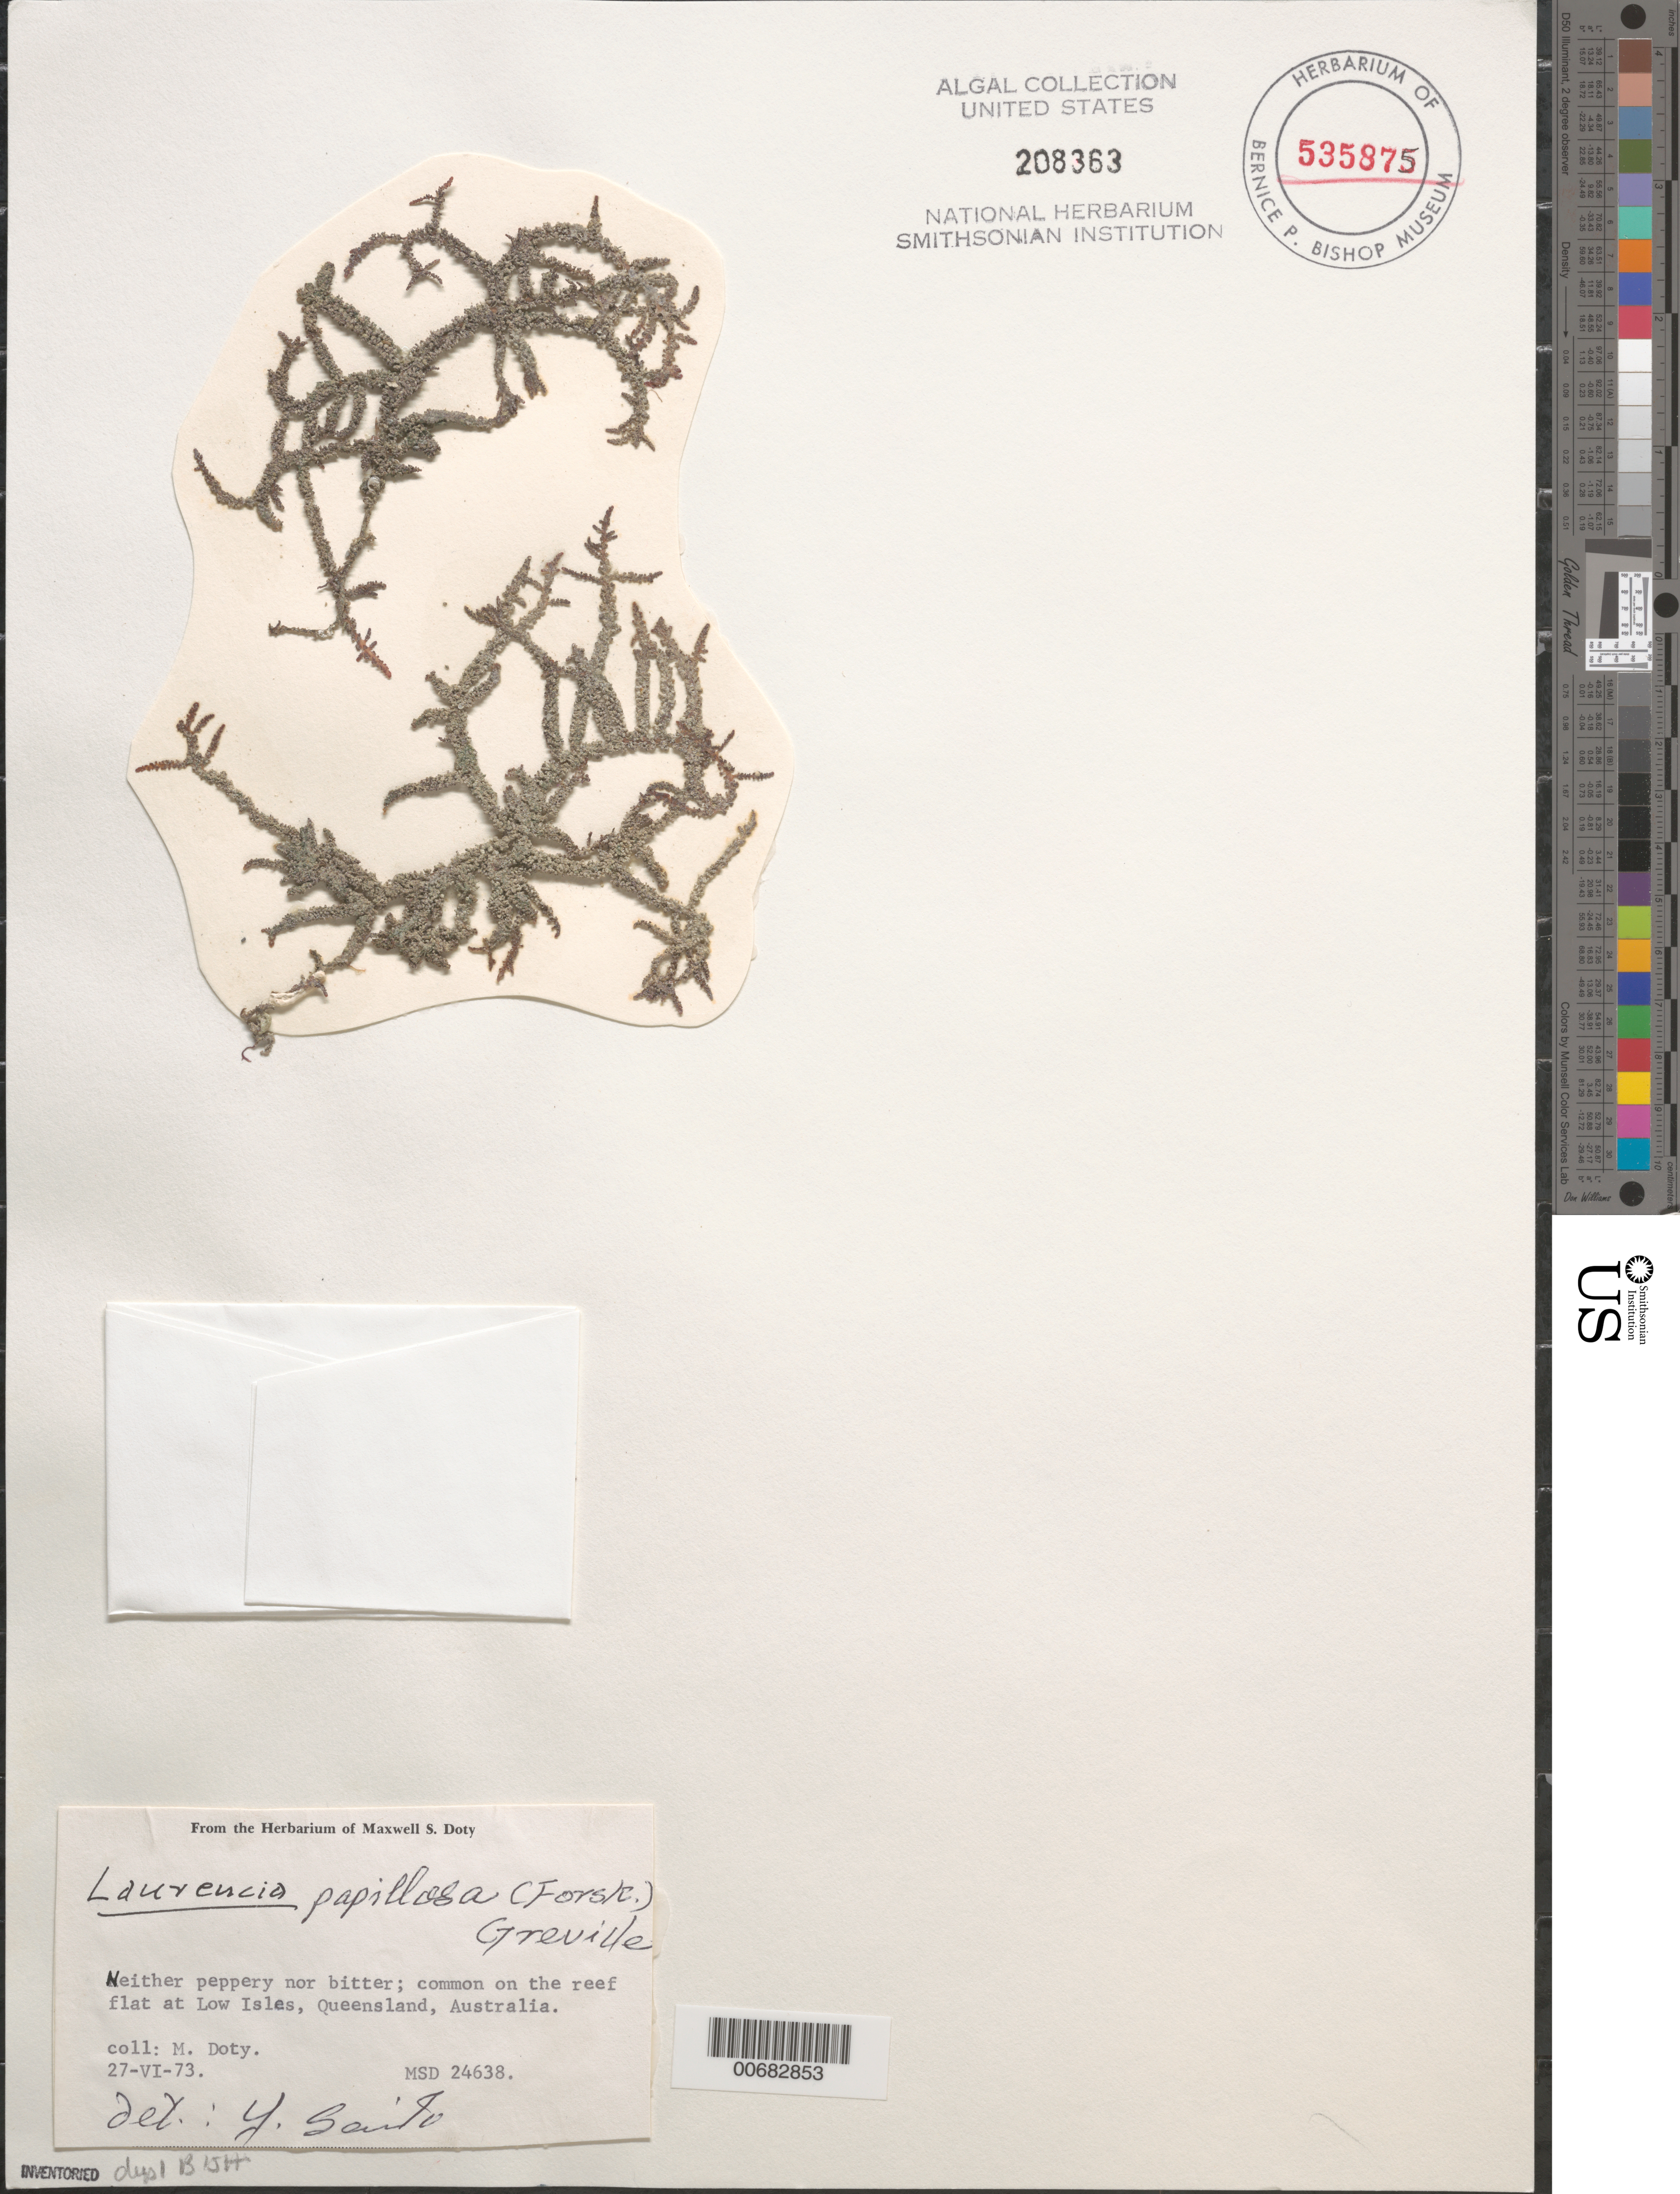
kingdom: Plantae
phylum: Rhodophyta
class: Florideophyceae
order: Ceramiales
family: Rhodomelaceae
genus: Palisada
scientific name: Palisada perforata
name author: (Bory) K.W. Nam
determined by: Algae name updating Project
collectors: M. S. Doty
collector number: MSD 24638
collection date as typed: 27 Jun 1973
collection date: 1973-06-27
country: Australia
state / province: Queensland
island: Low Isles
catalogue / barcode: US 208363